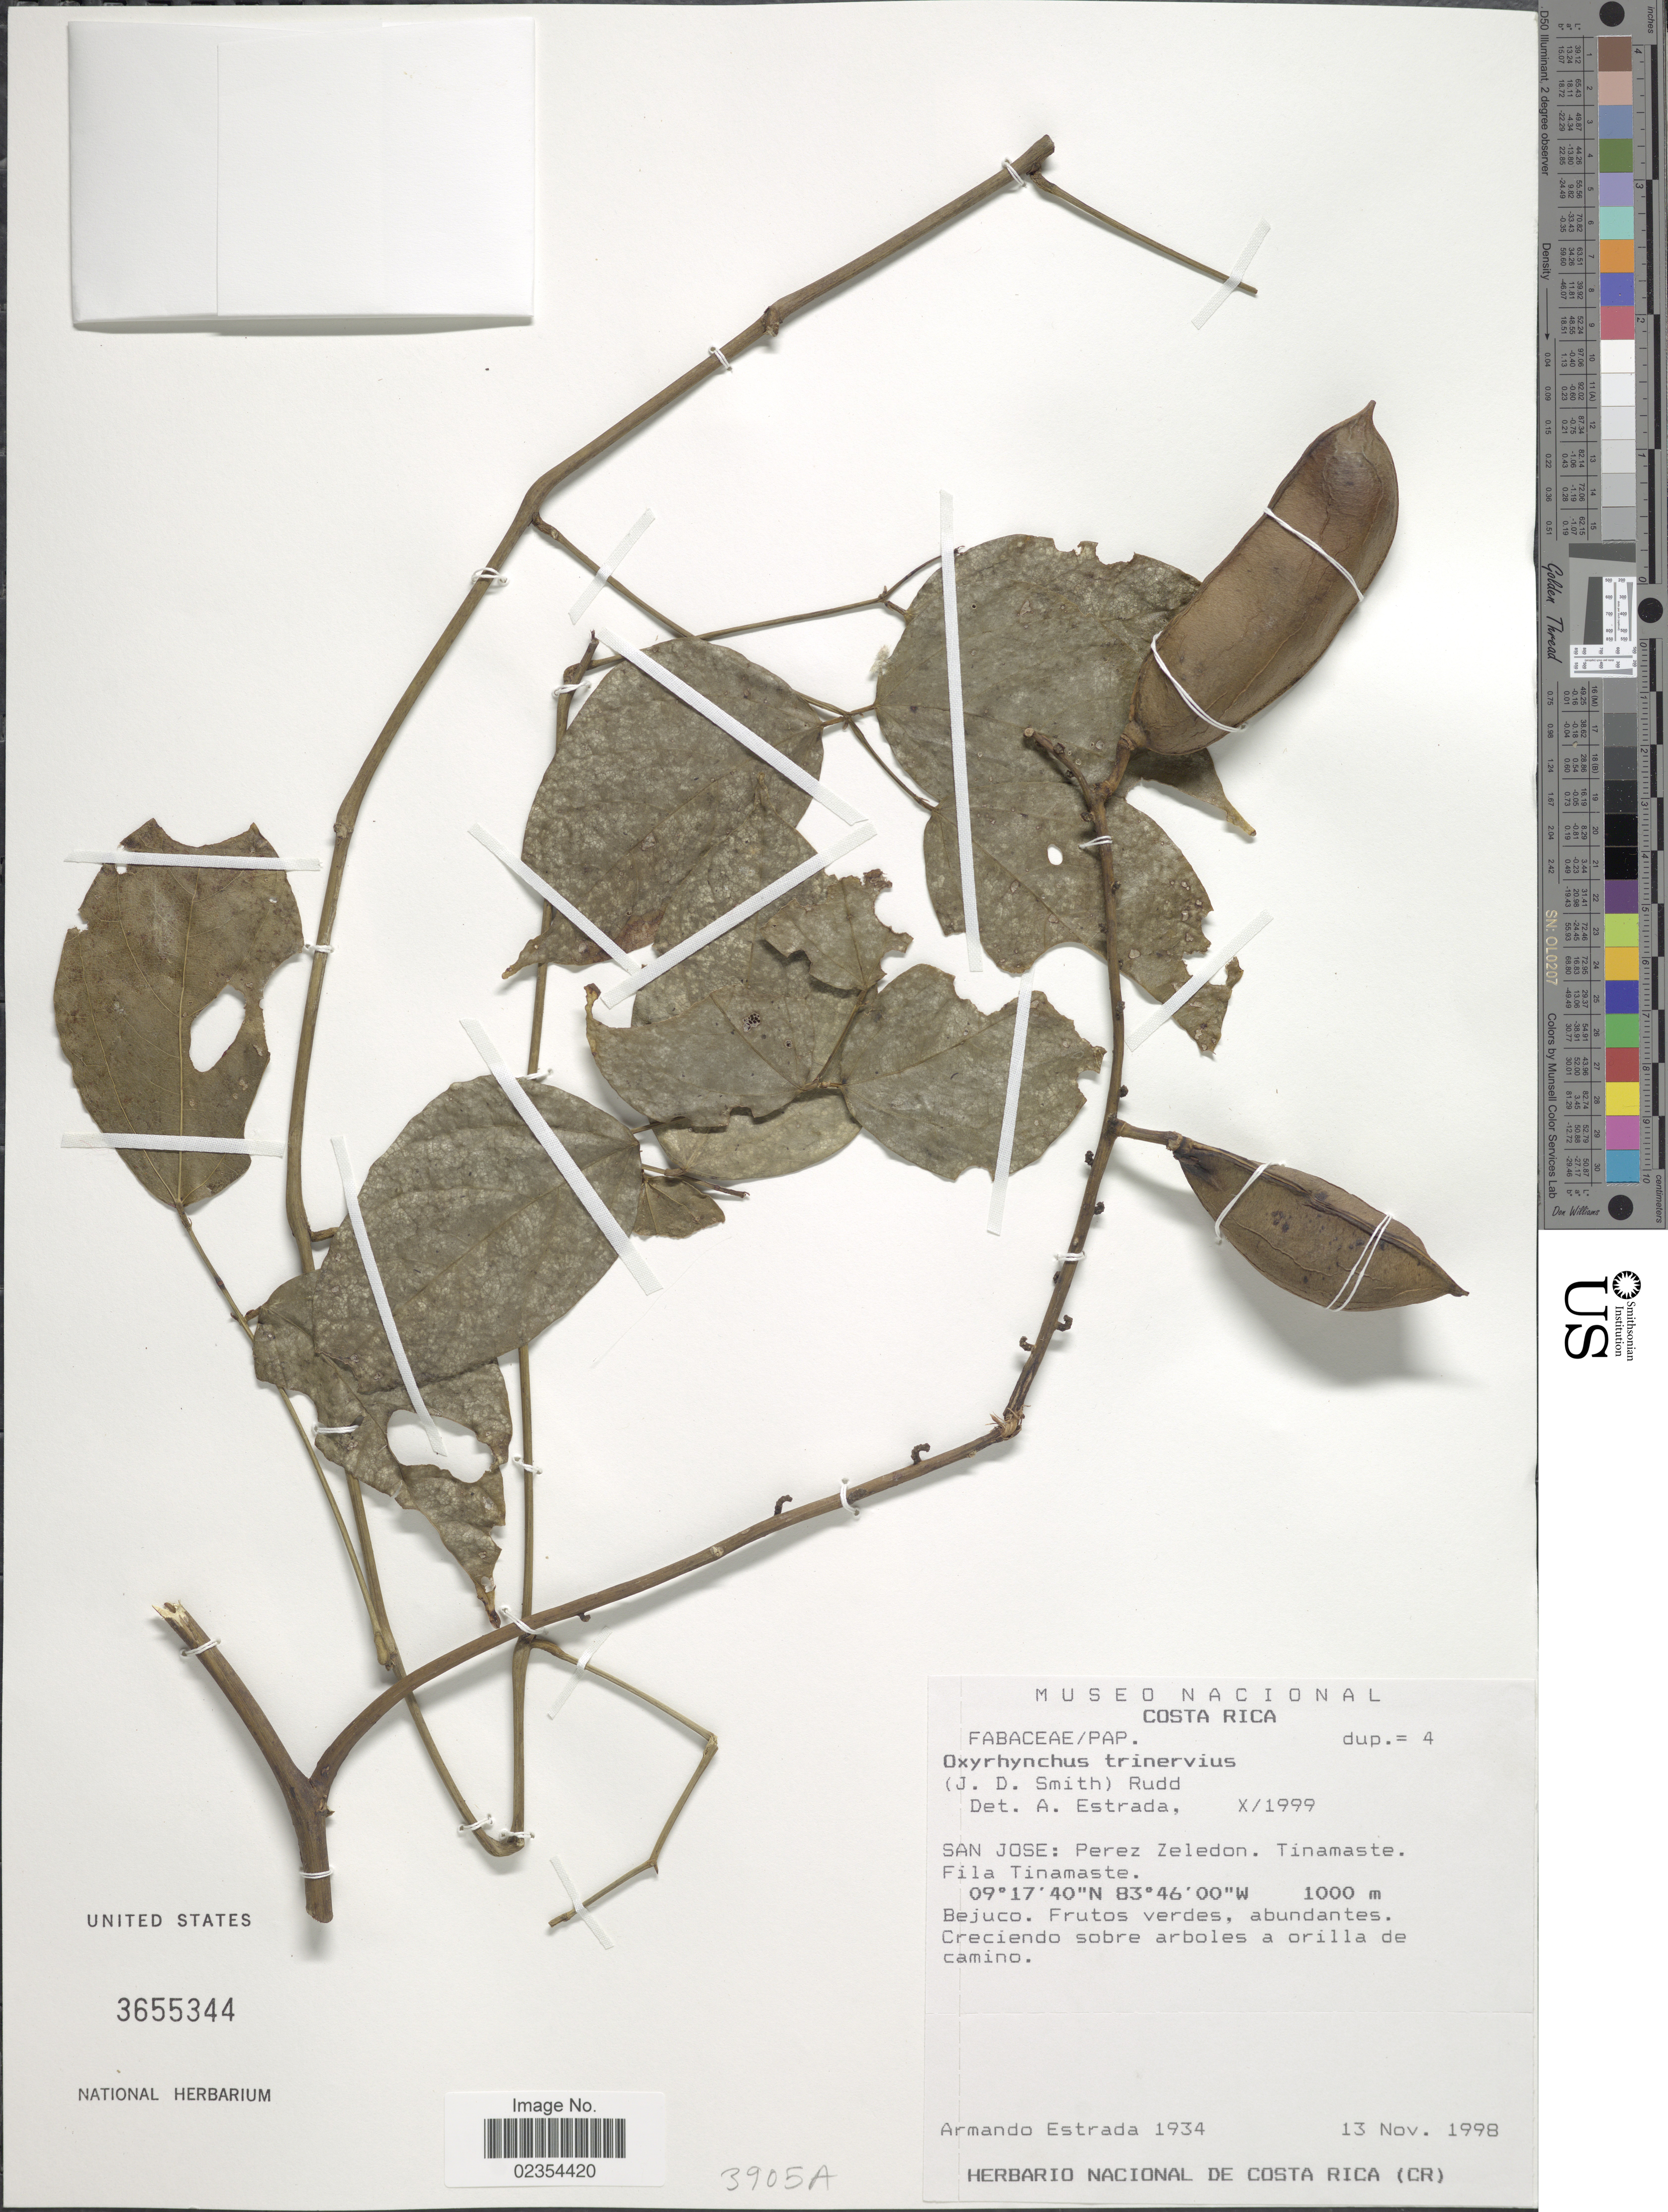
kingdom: Plantae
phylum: Tracheophyta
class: Magnoliopsida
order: Fabales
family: Fabaceae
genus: Oxyrhynchus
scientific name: Oxyrhynchus trinervius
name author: (Donn. Sm.) Rudd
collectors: A. Estrada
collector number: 1934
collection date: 1998-11-13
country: Costa Rica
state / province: San José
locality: Perez Zeledon, Tinamaste, Fila Tinamaste.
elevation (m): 1000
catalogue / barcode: US 3655344